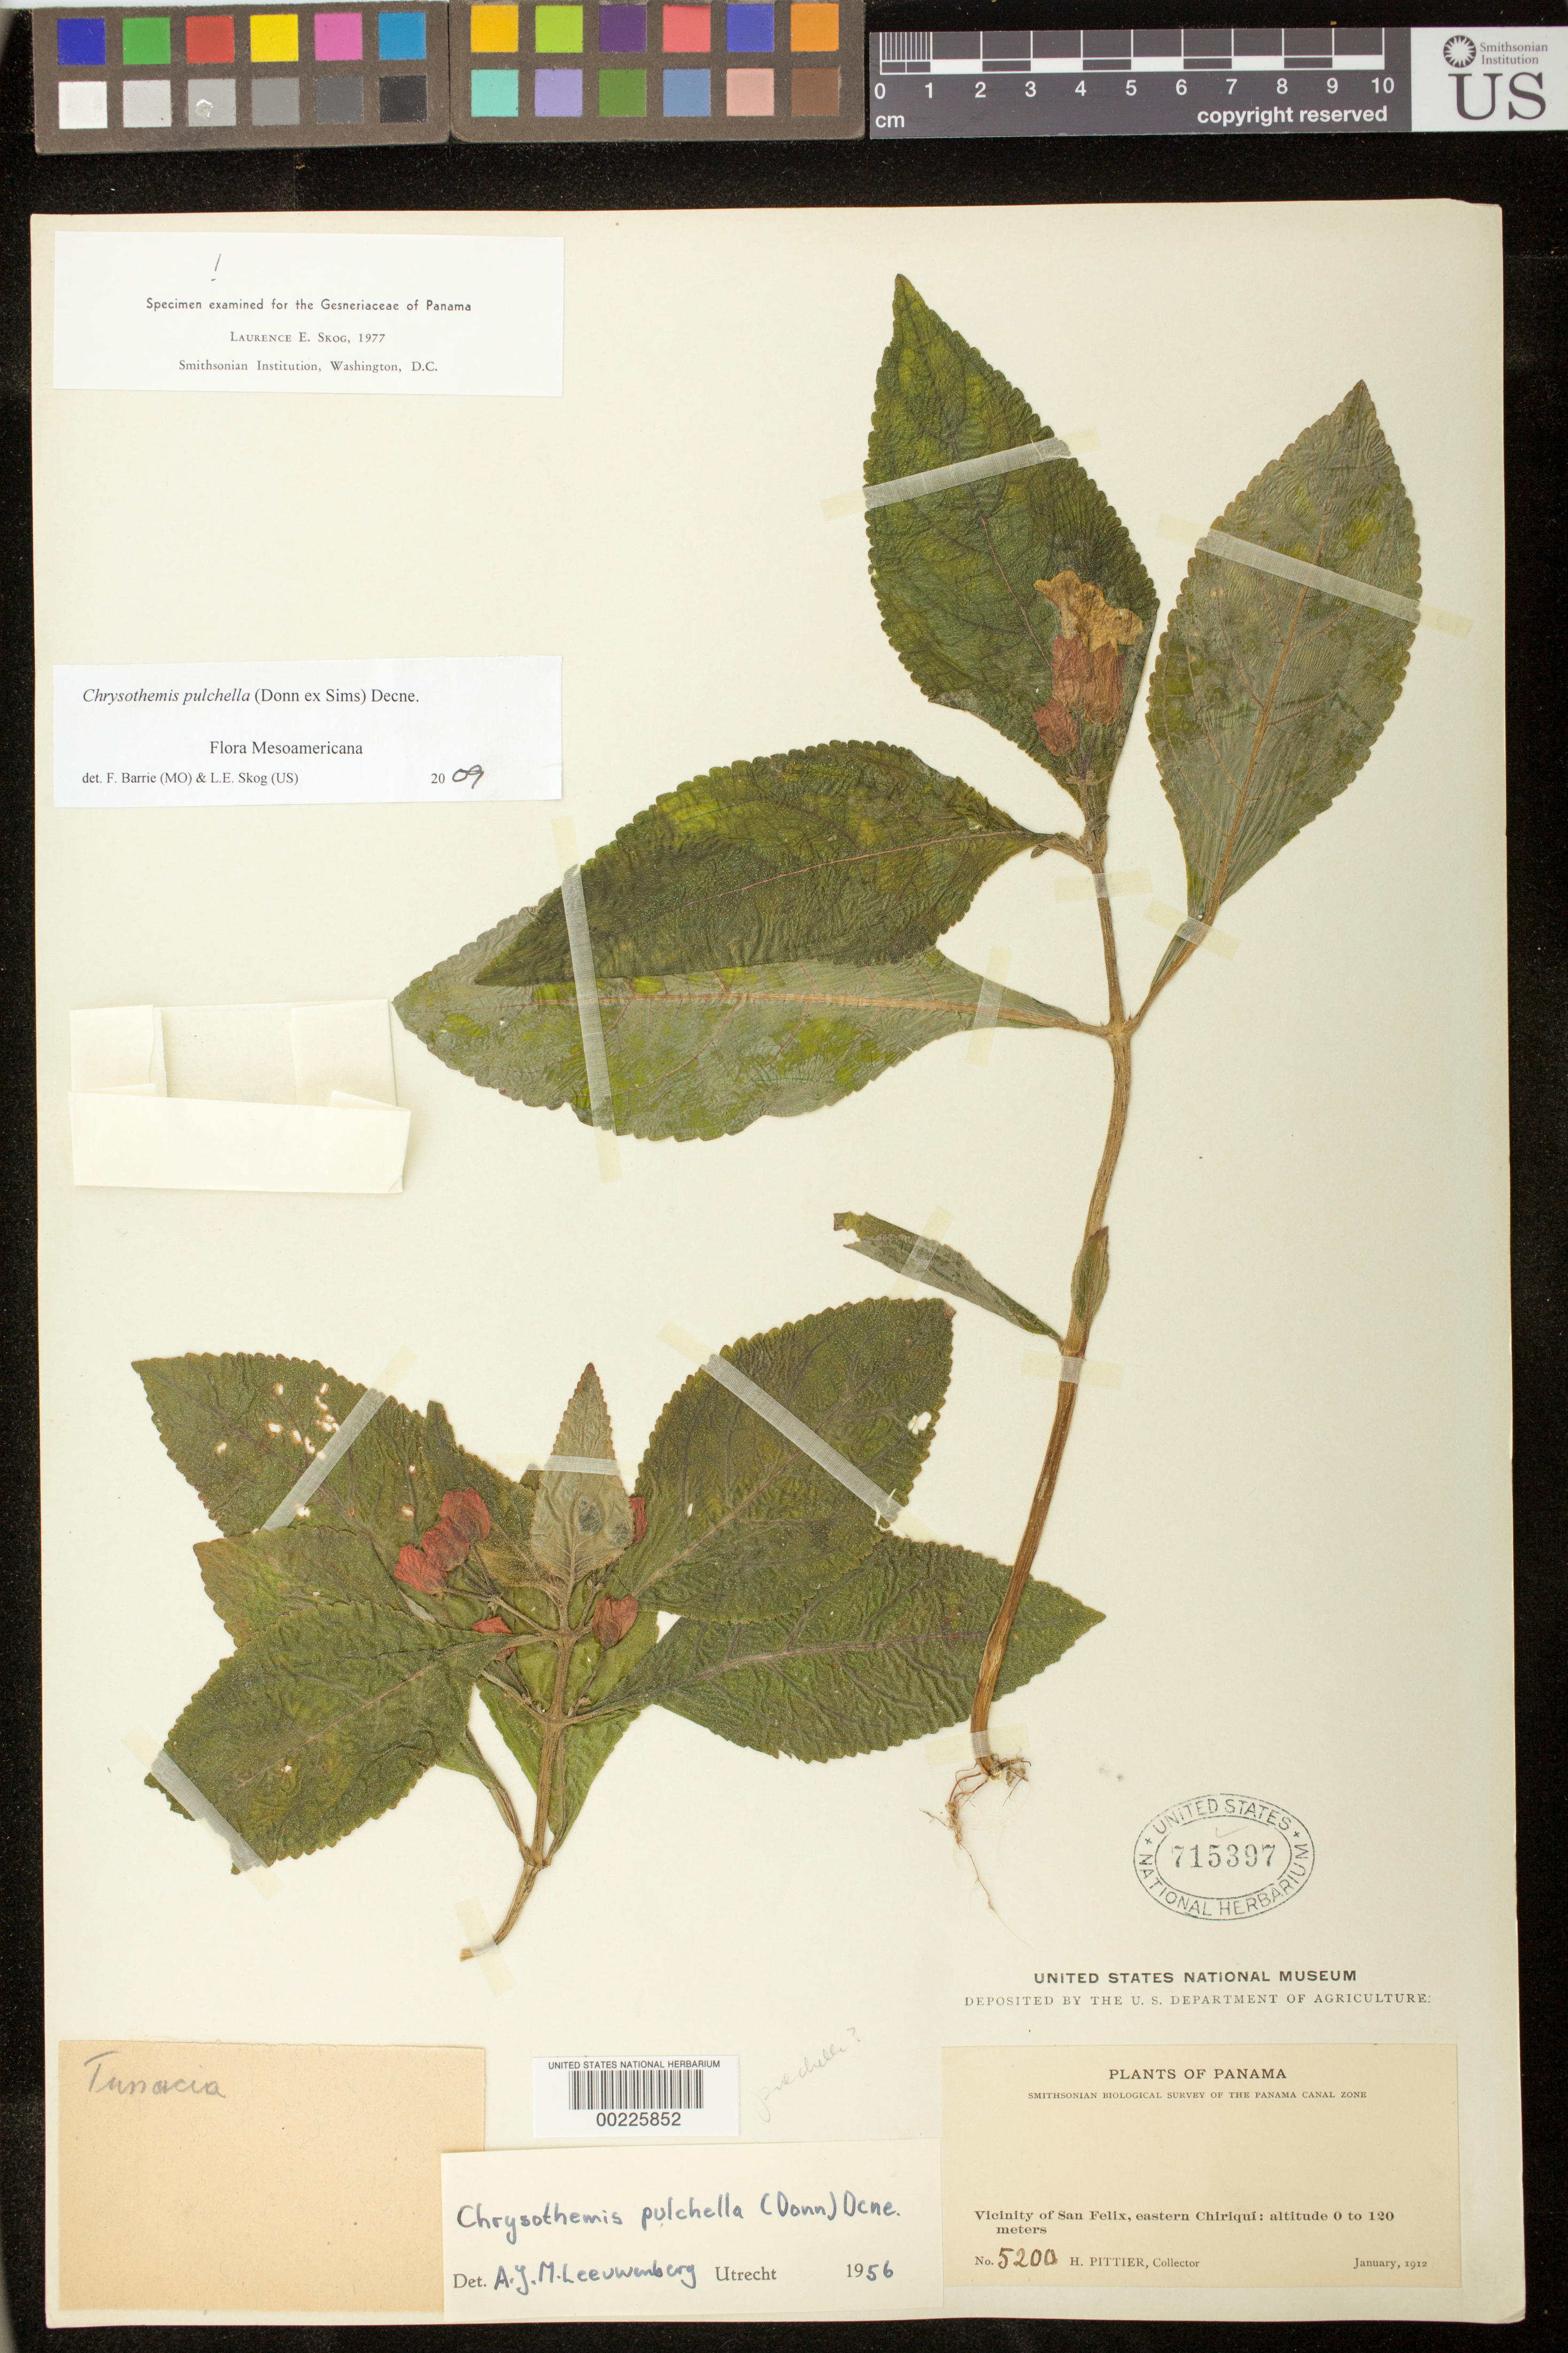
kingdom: Plantae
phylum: Tracheophyta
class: Magnoliopsida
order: Lamiales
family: Gesneriaceae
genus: Chrysothemis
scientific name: Chrysothemis pulchella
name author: (Donn ex Sims) Decne.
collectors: H. F. Pittier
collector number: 5200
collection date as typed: Jan 1912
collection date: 1912-01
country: Panama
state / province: Chiriquí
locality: Vicinity of San Felix, eastern Chiriqui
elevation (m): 0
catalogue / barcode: US 715397